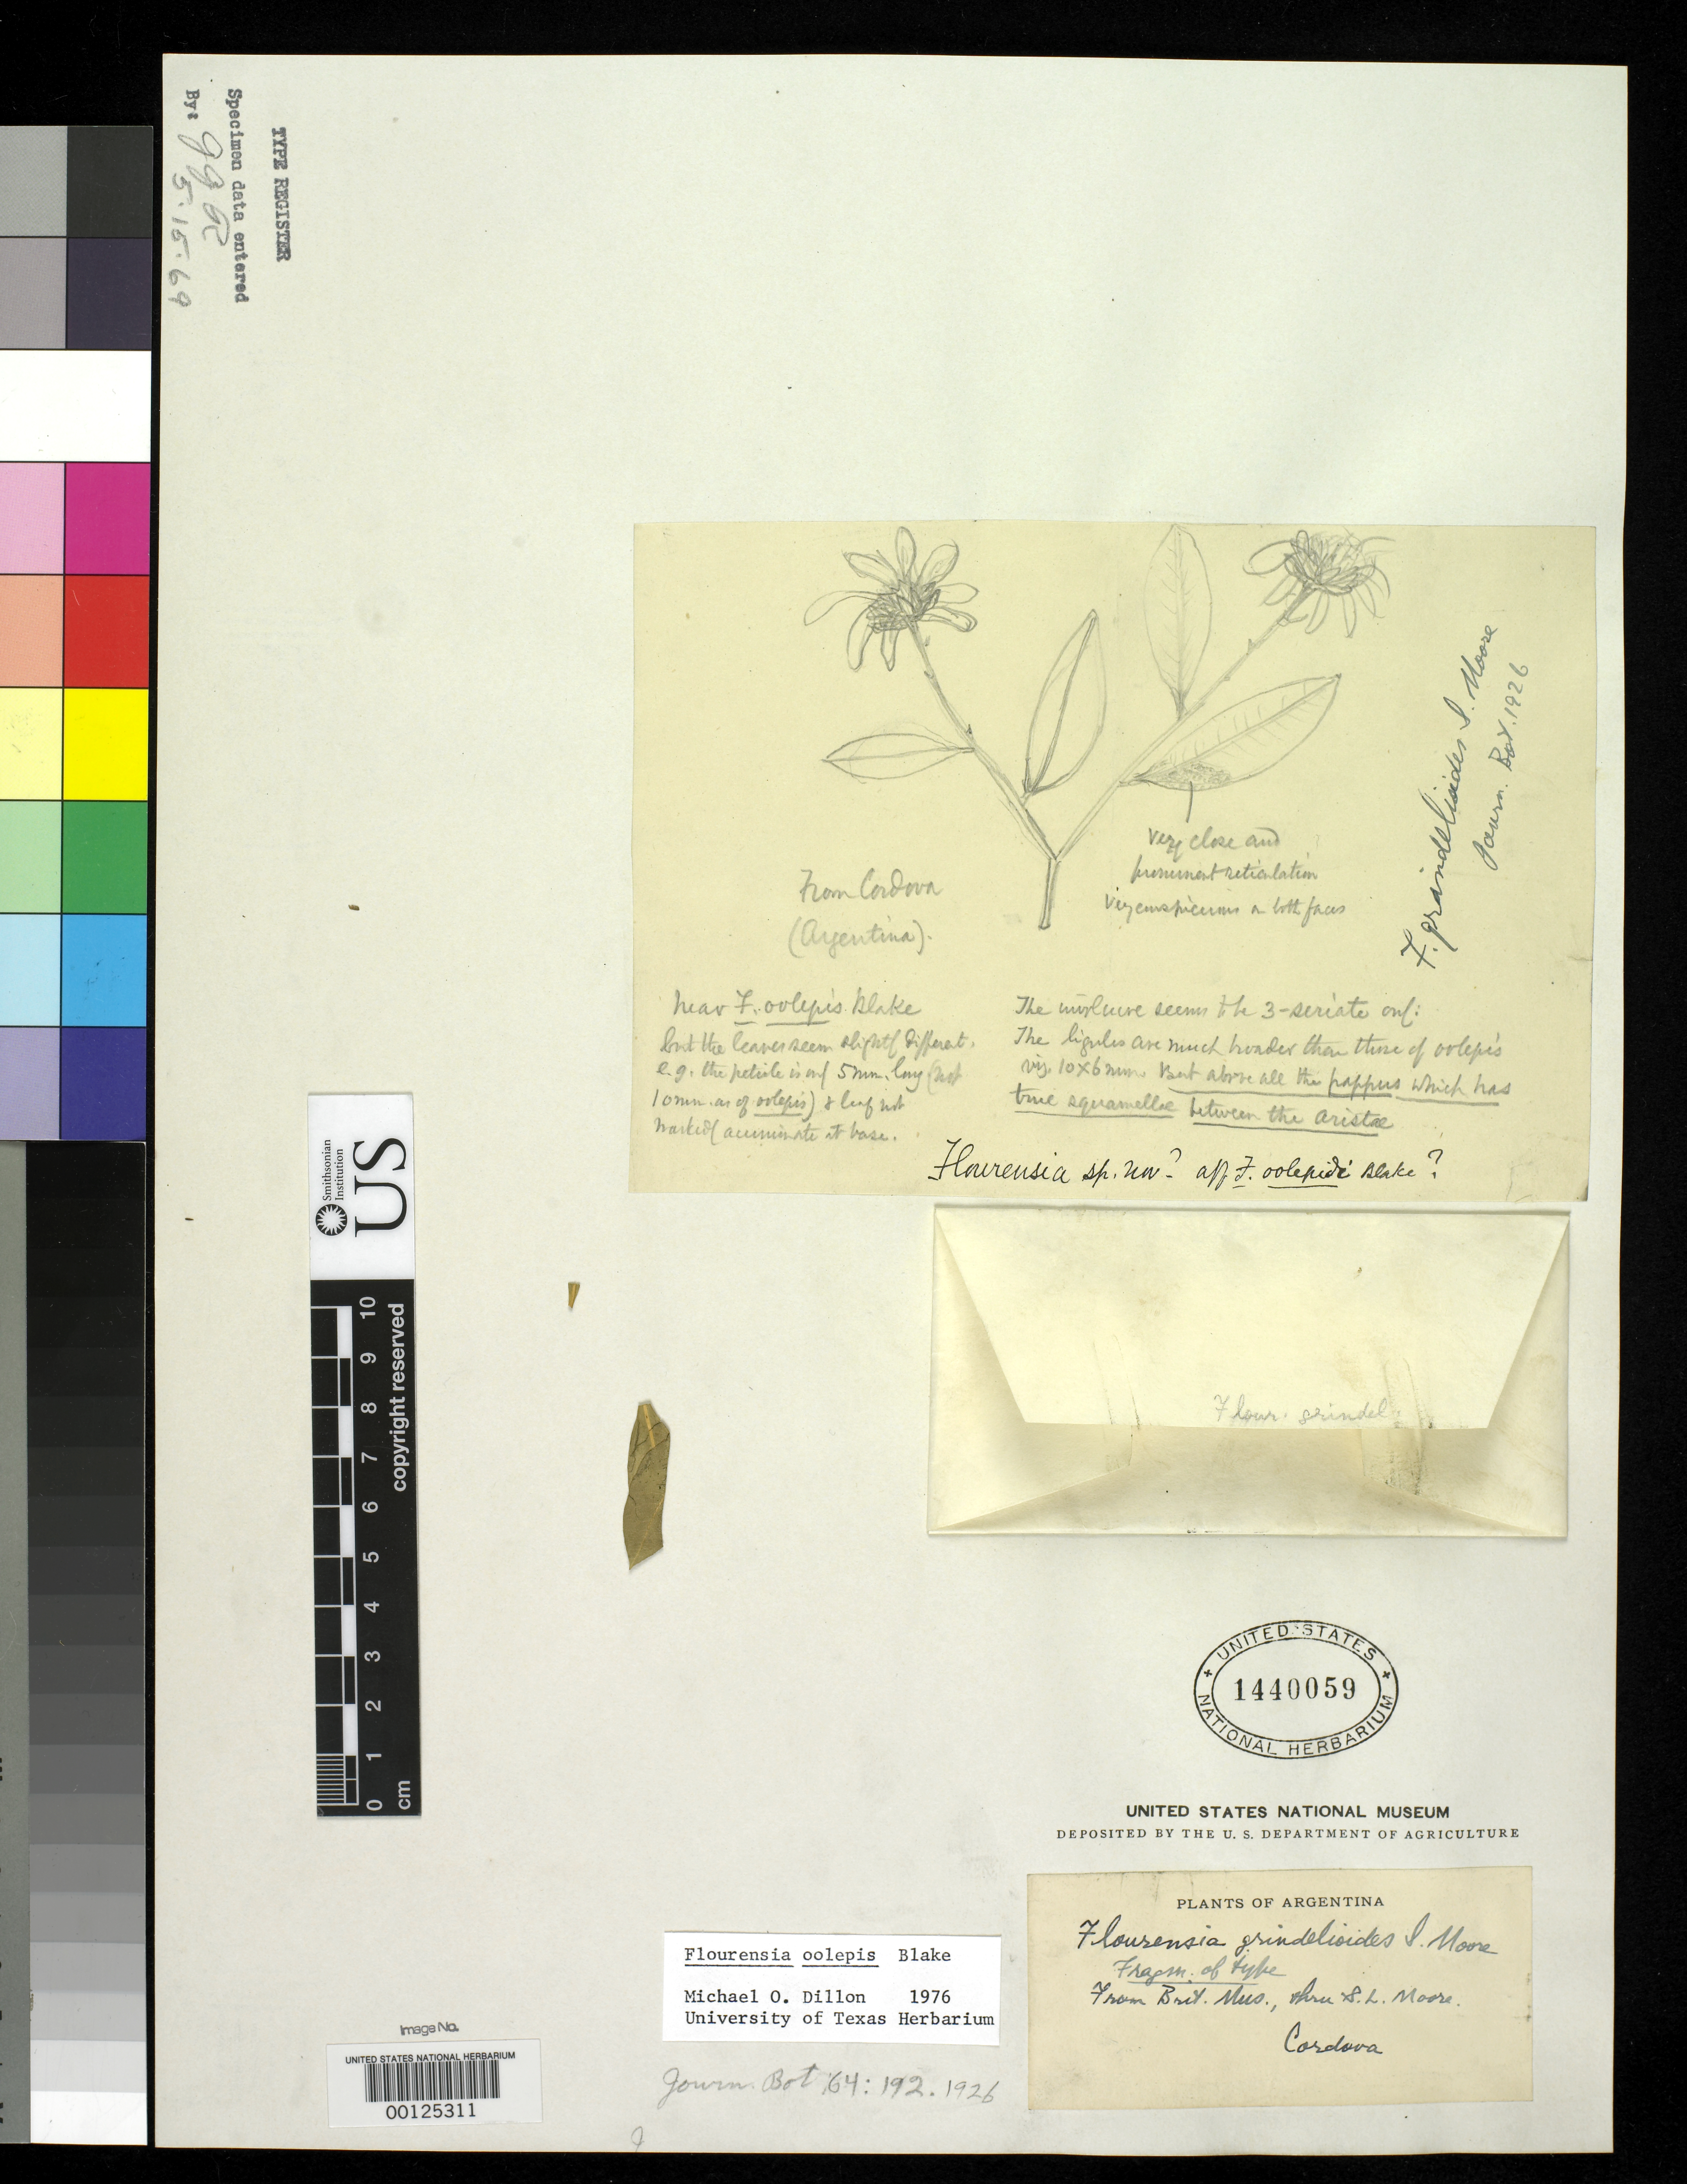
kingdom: Plantae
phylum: Tracheophyta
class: Magnoliopsida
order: Asterales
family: Asteraceae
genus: Flourensia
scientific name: Flourensia grindelioides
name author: S. Moore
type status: Type Material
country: Argentina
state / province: Córdoba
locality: Cordova.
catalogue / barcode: US 1440059